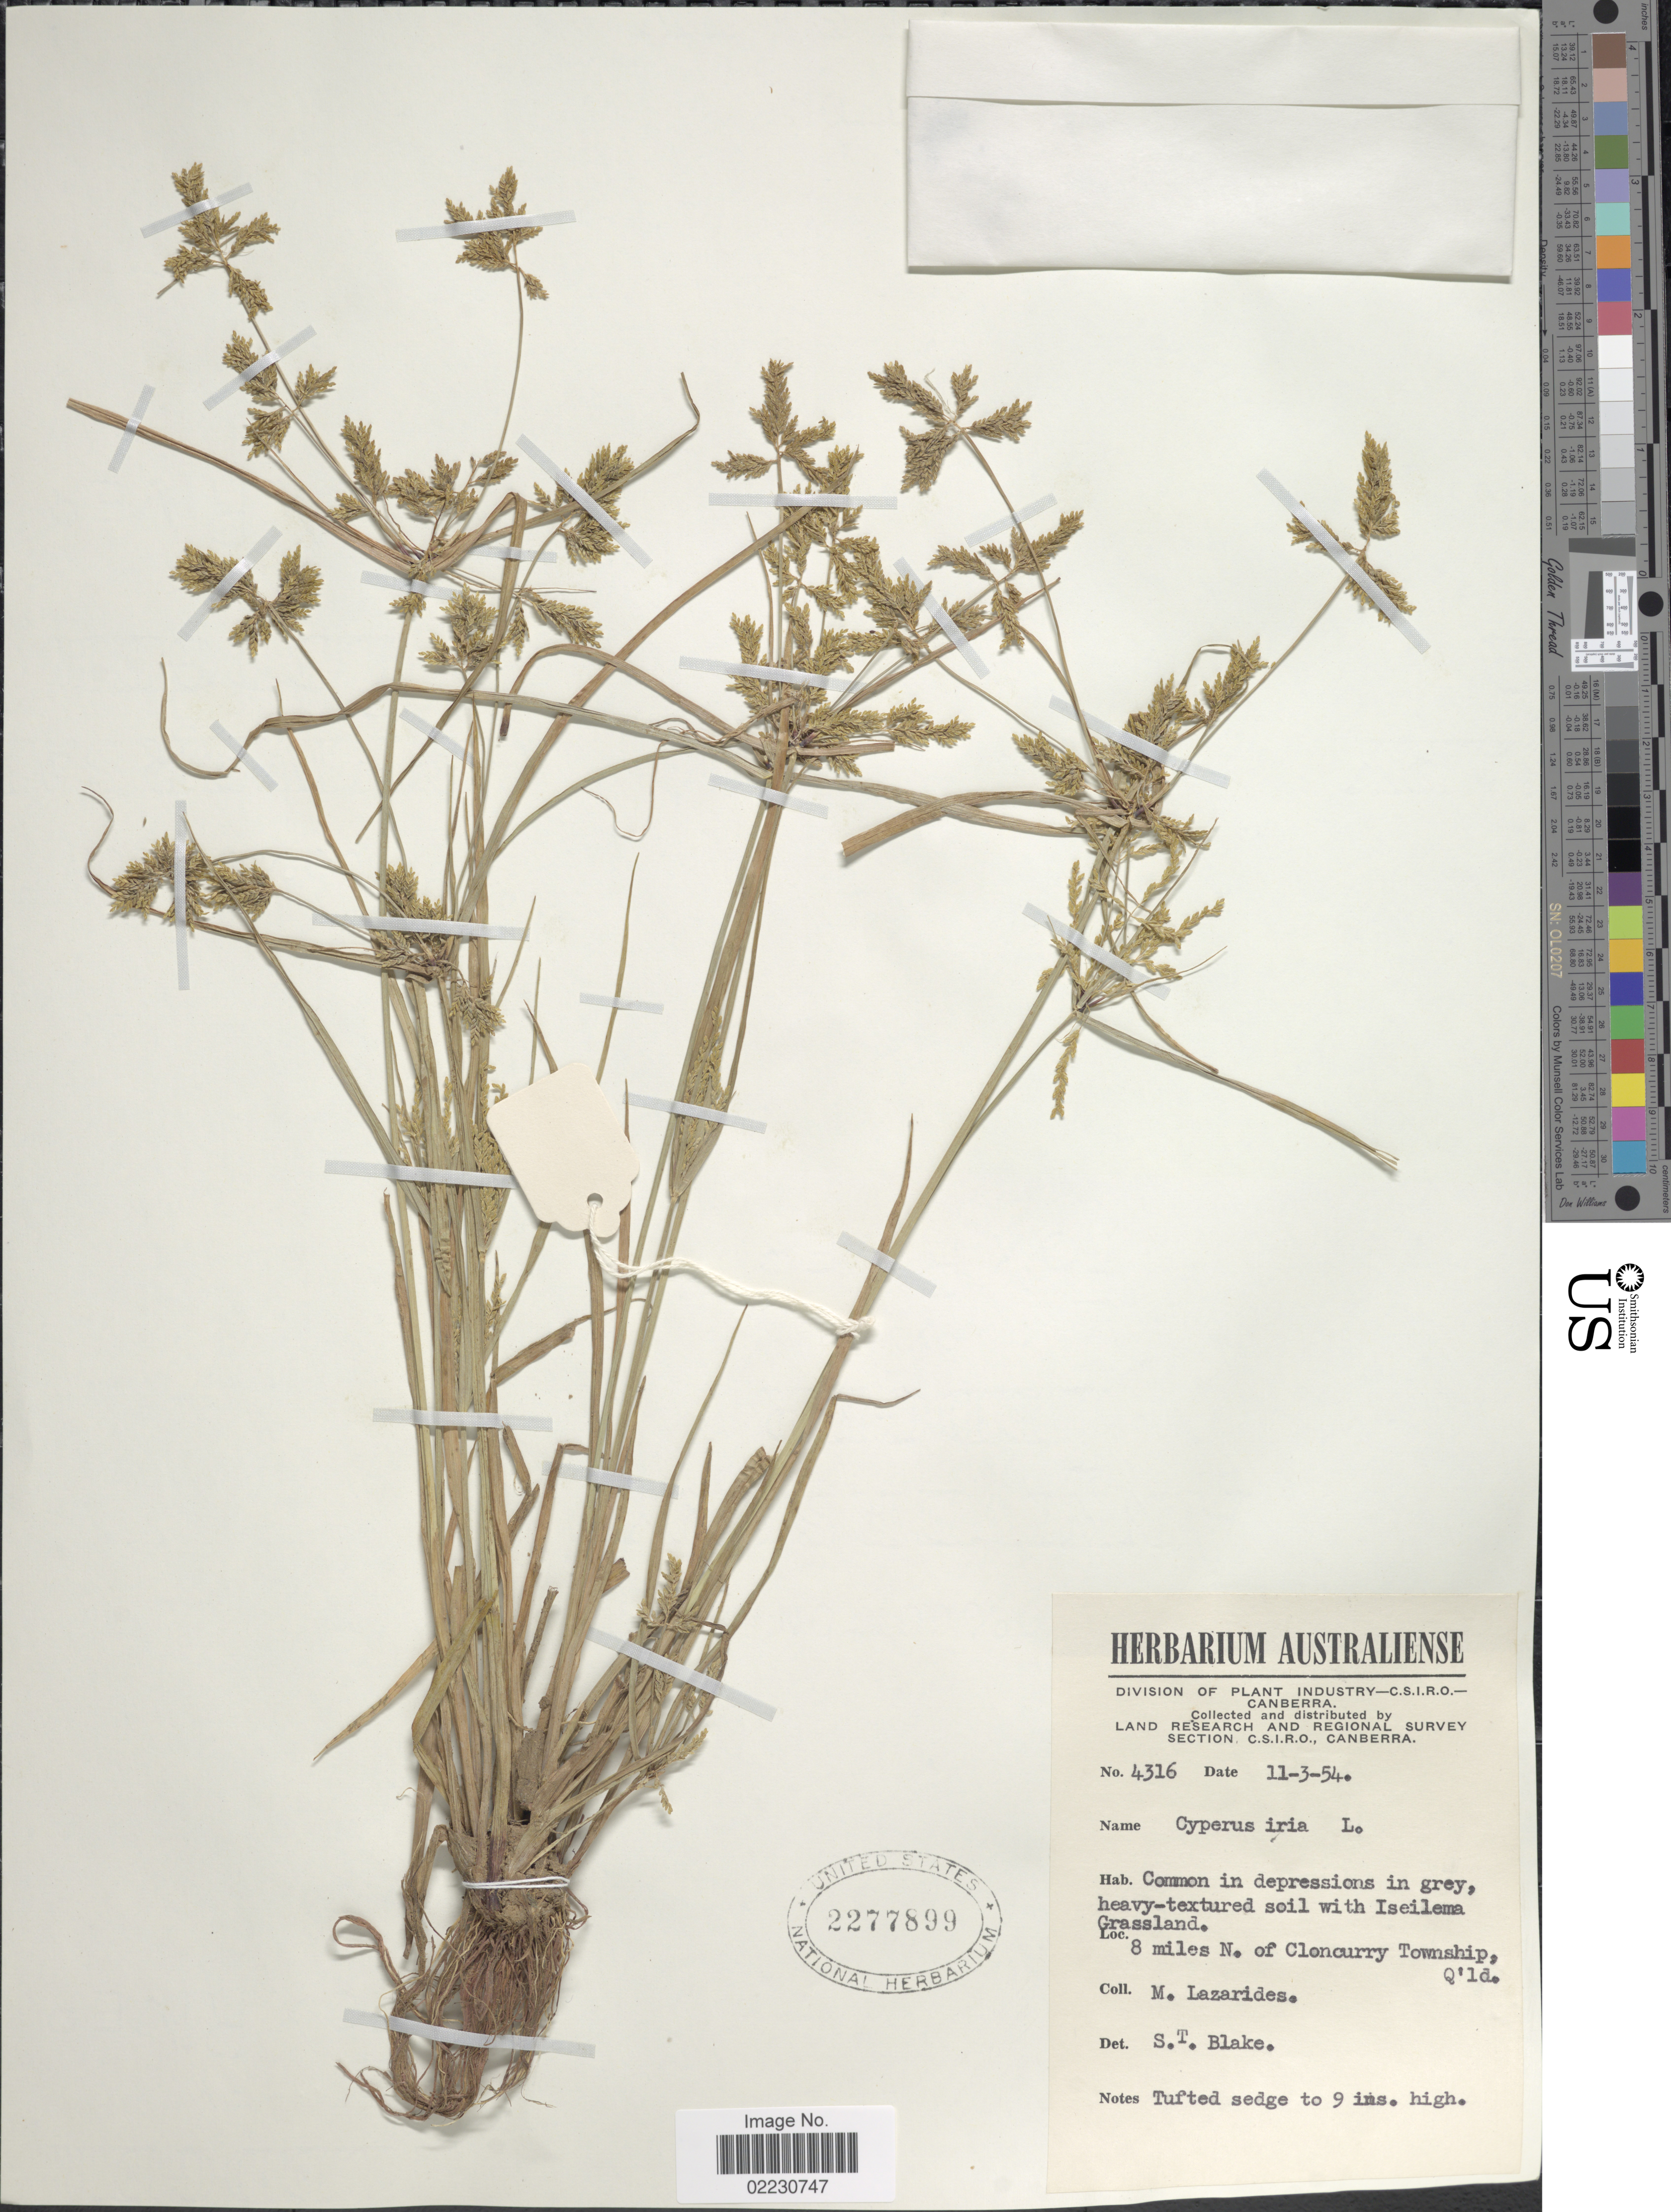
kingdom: Plantae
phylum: Tracheophyta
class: Liliopsida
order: Poales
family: Cyperaceae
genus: Cyperus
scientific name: Cyperus iria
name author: L.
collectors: M. Lazarides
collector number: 4316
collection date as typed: Transcribed d/m/y: 11/3/54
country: Australia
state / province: Queensland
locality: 8 miles of Cloncurry Township, Q'ld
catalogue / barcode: US 2277899